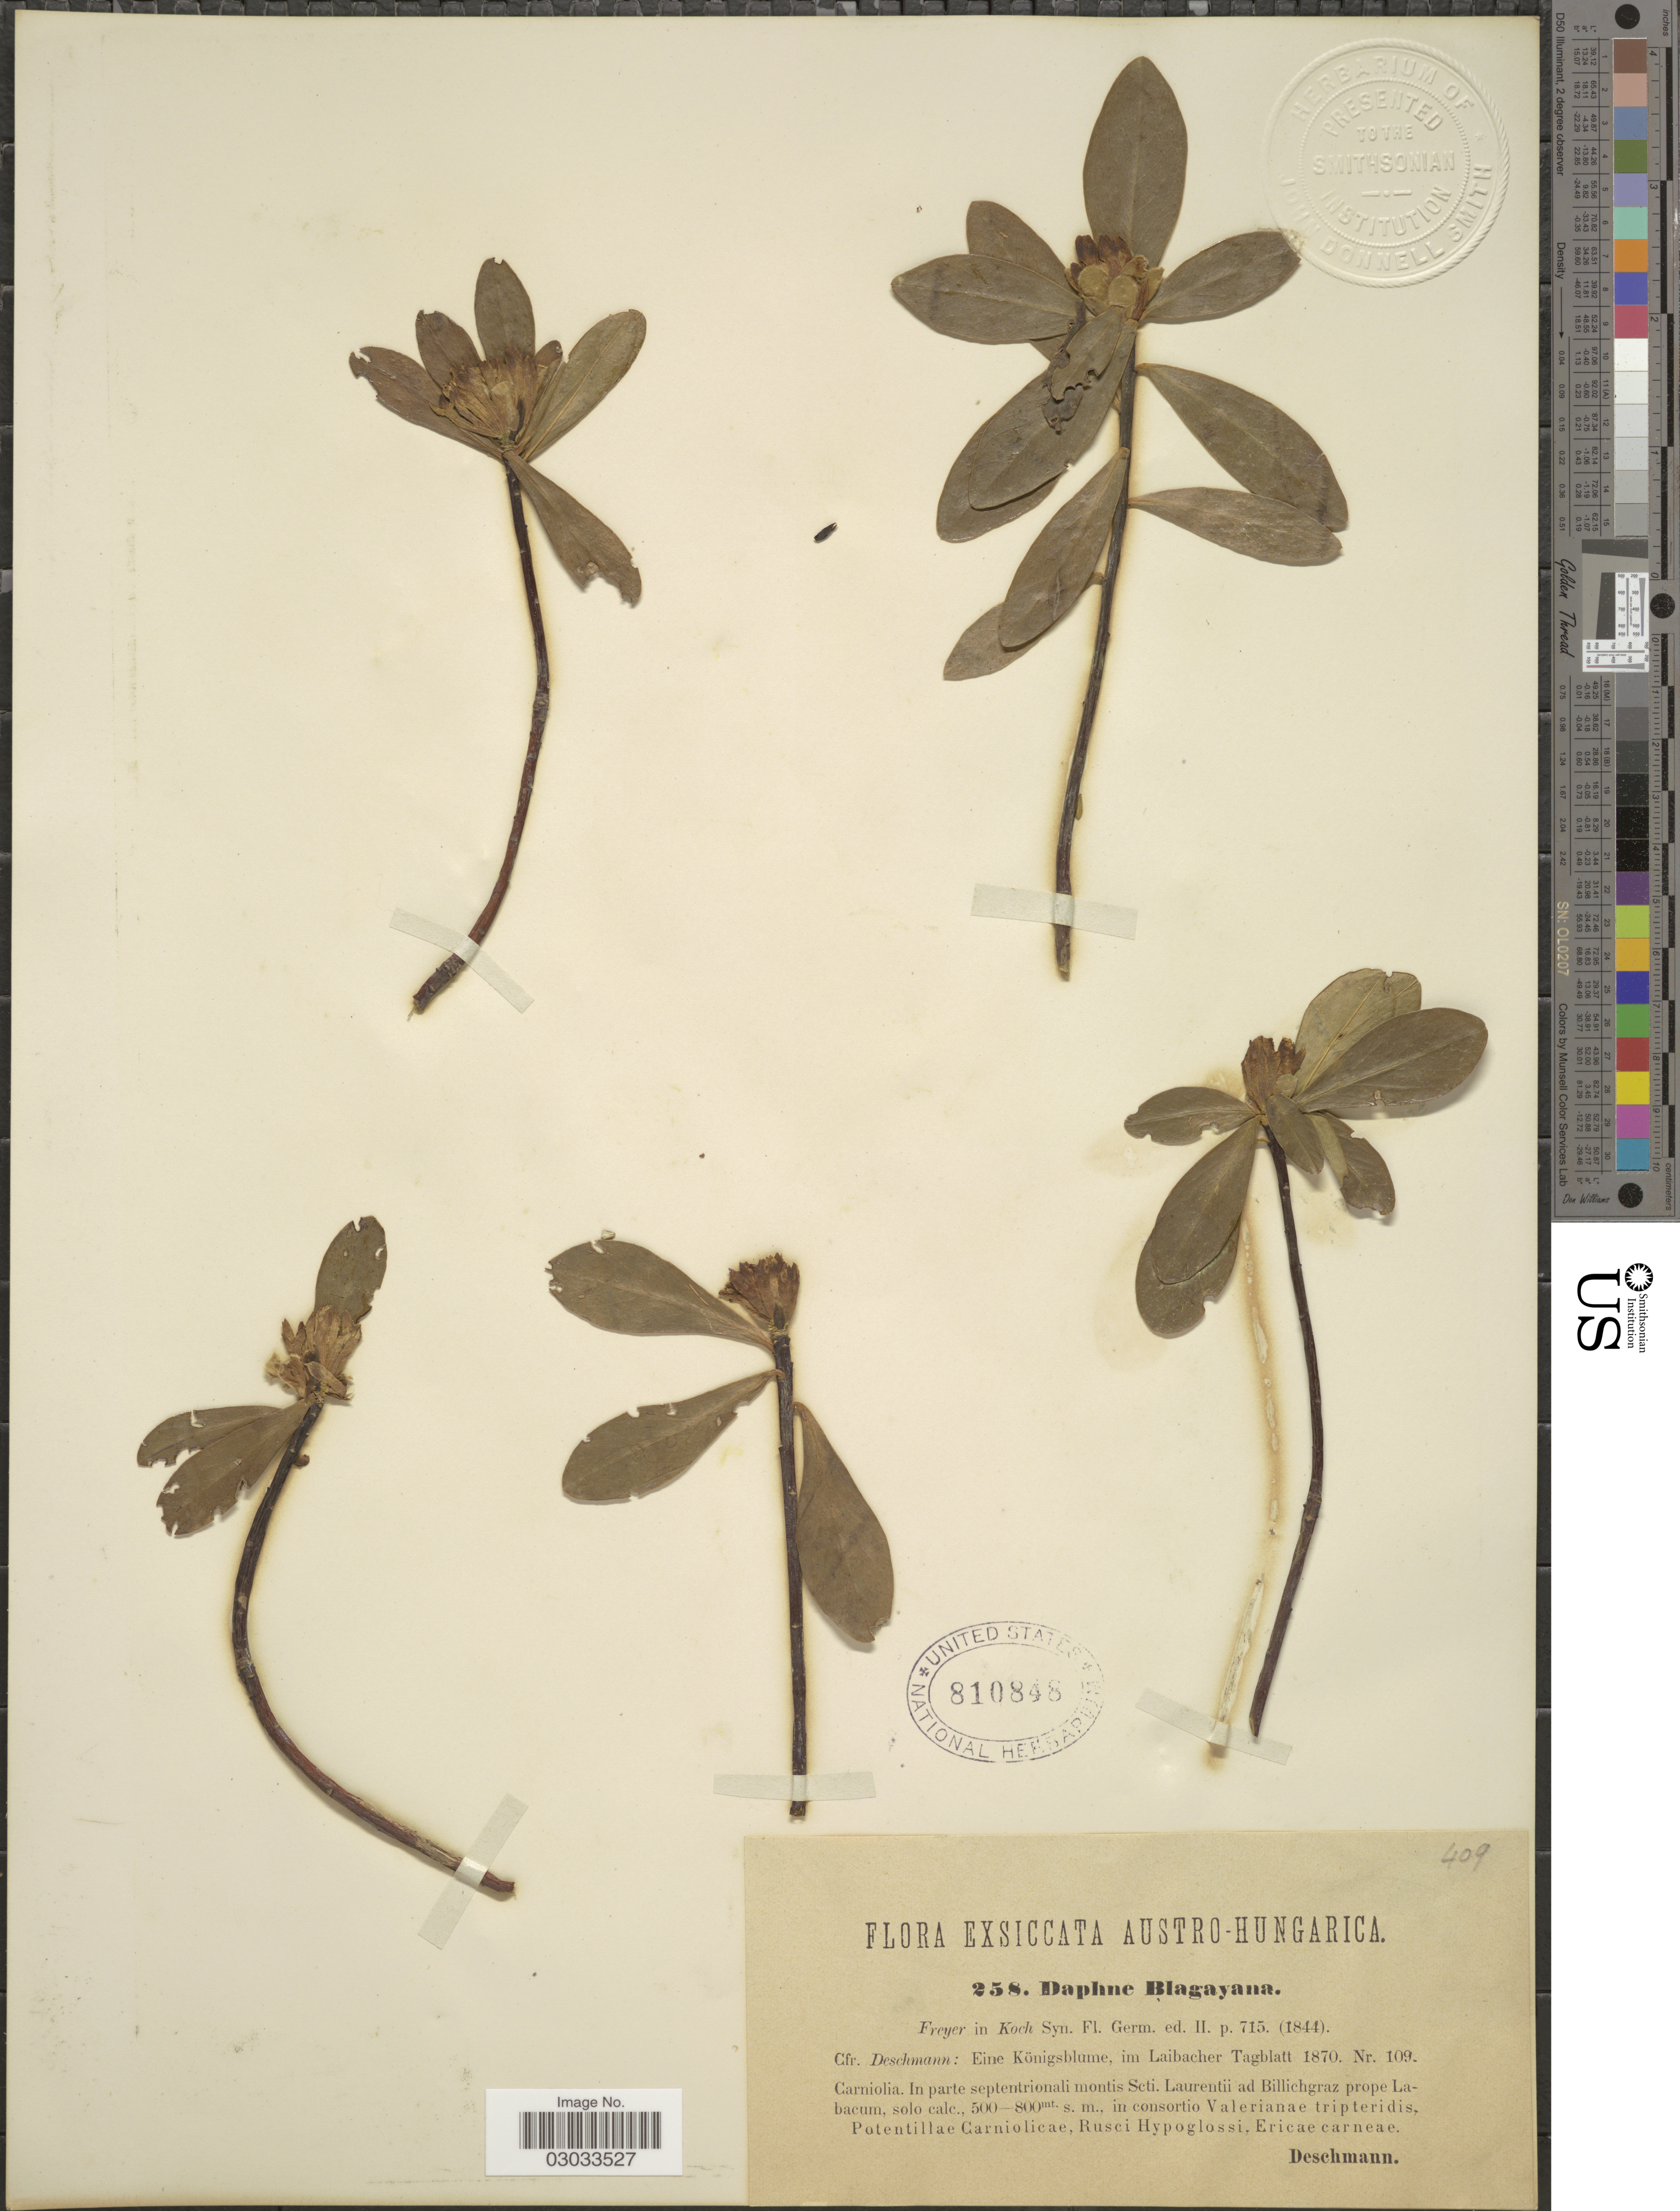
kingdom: Plantae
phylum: Tracheophyta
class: Magnoliopsida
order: Malvales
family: Thymelaeaceae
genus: Daphne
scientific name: Daphne blagayana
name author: Freyer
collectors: Deschmann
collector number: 258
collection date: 1870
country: Slovenia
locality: Austro-Hungarica. Carniolia. In parte septentrionali montis Scti. Laurentii ad Billichgraz prope Labacum, solo calc.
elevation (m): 500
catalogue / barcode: US 810848